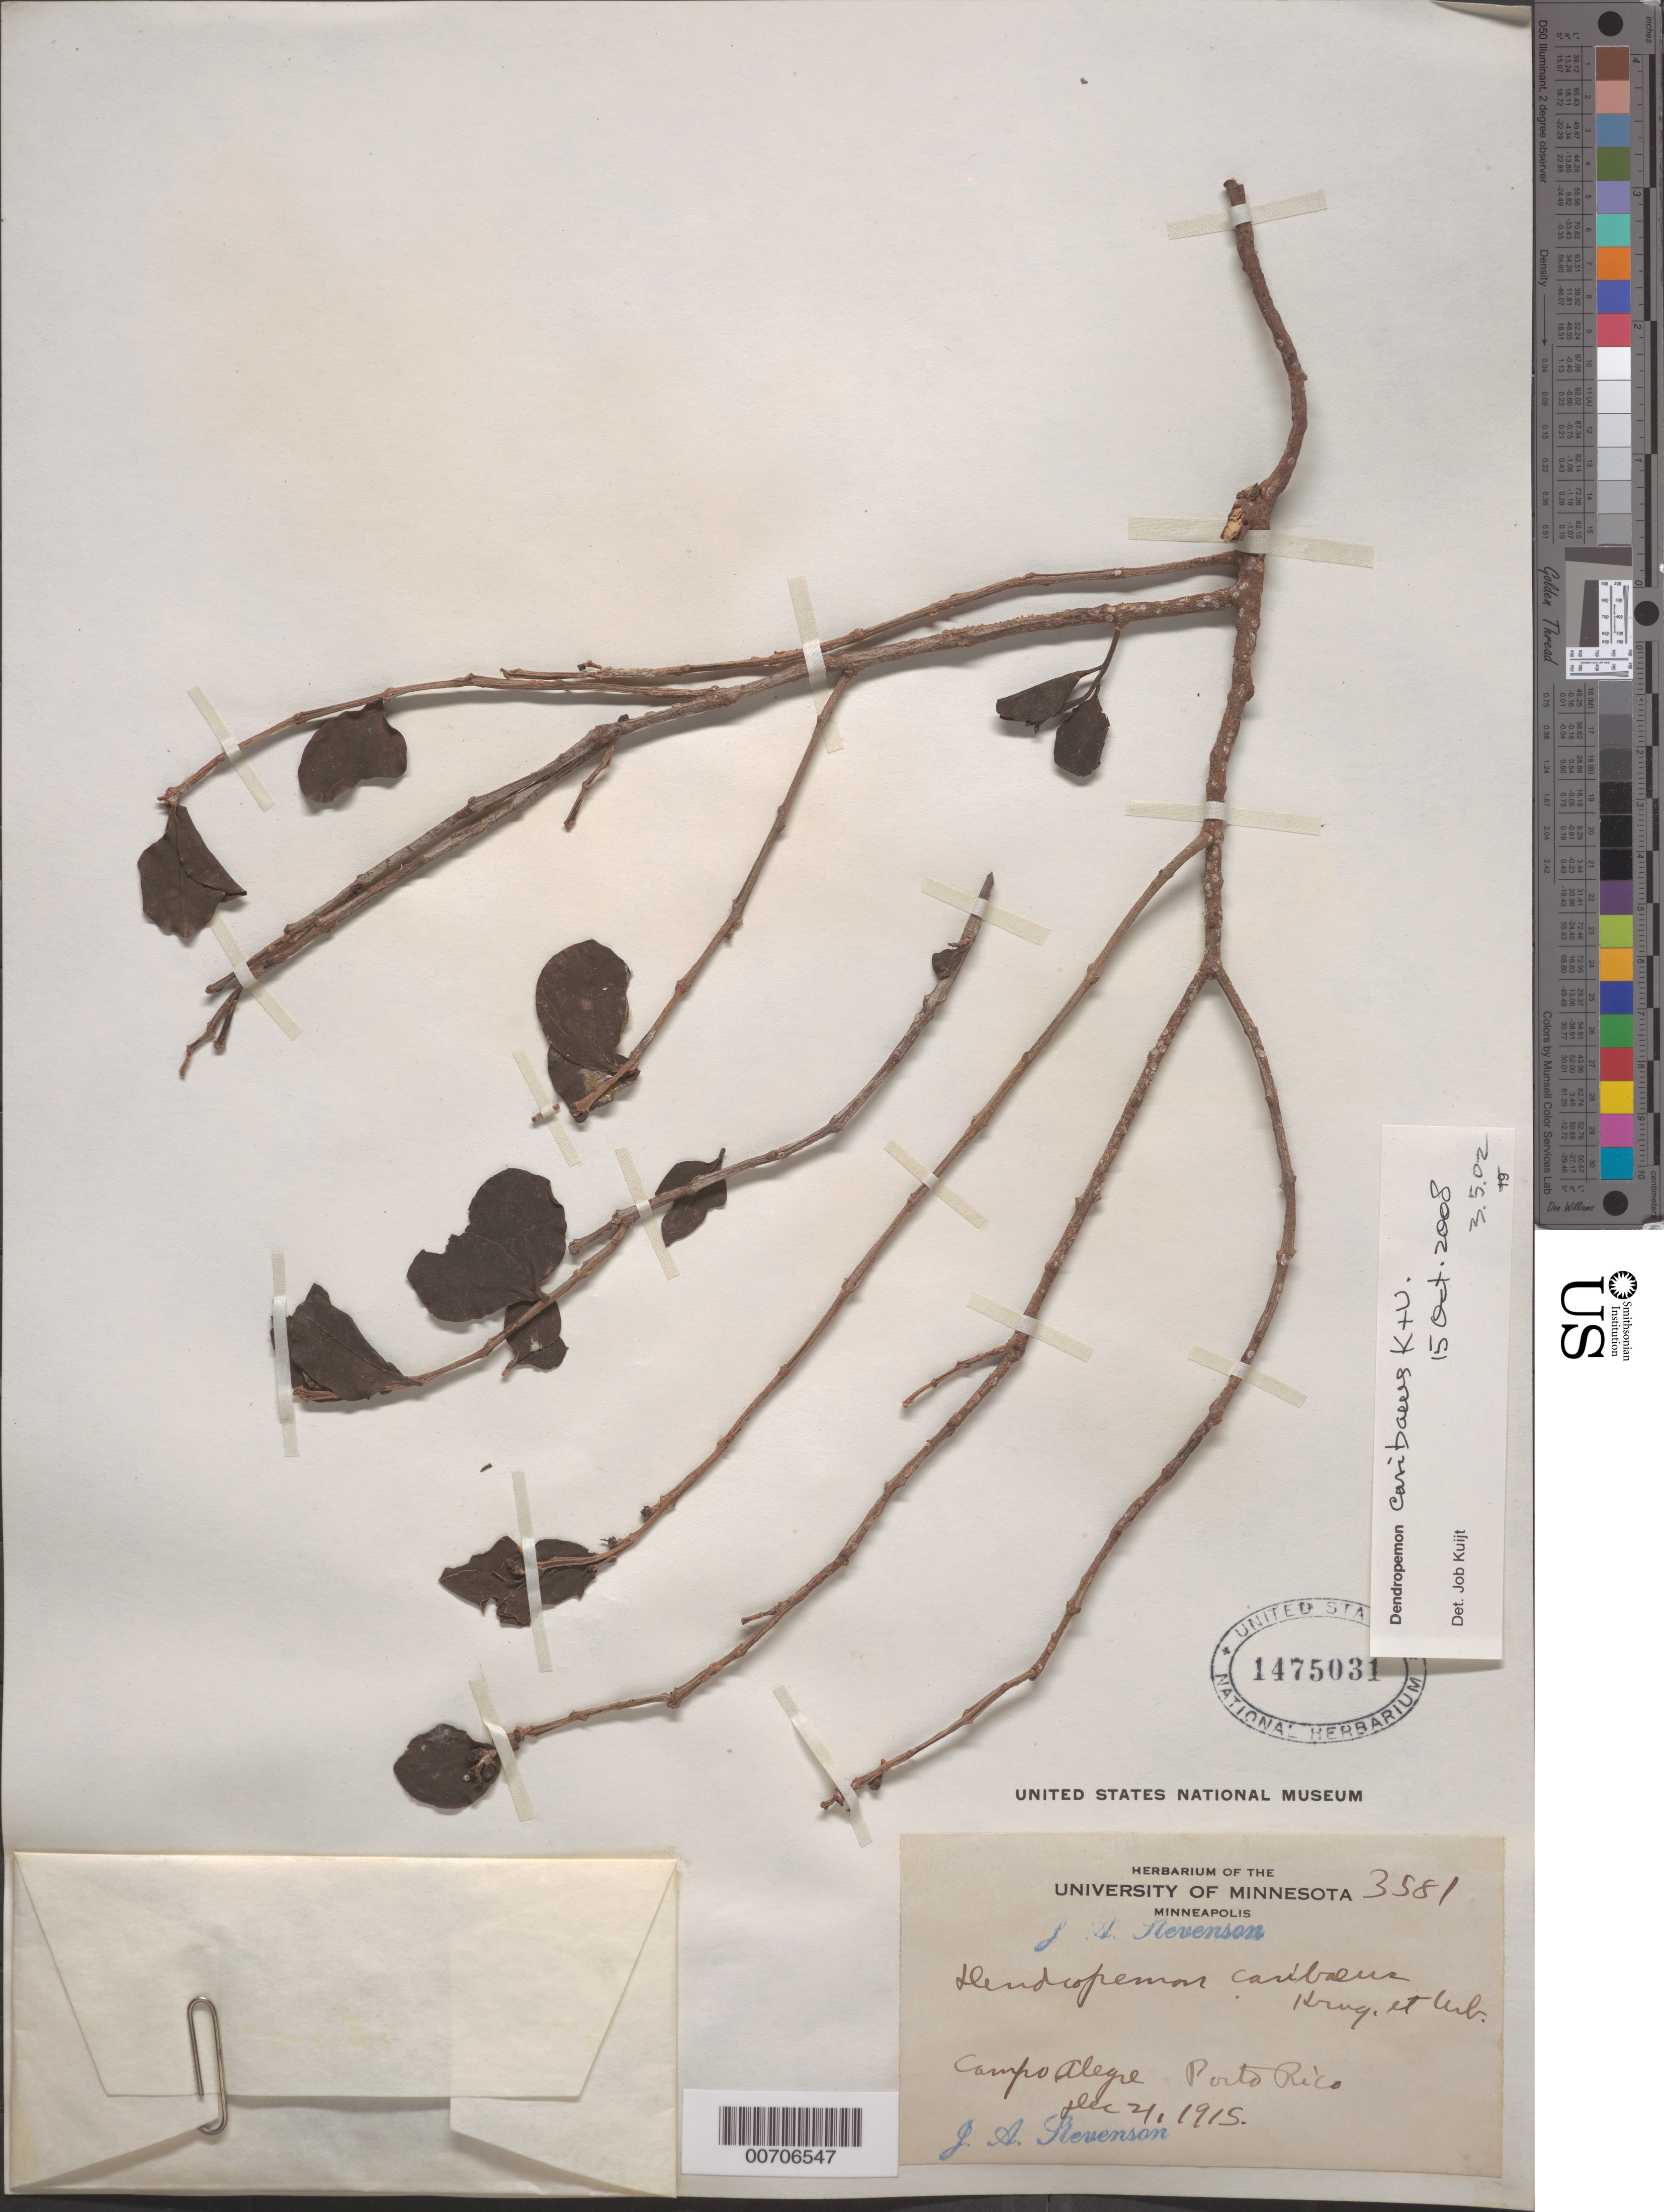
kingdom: Plantae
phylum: Tracheophyta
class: Magnoliopsida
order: Santalales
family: Loranthaceae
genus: Dendropemon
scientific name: Dendropemon caribaeus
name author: Krug & Urb.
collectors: J. Stevenson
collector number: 3581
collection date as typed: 21 Dec 1915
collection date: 1915-12-21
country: Puerto Rico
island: Greater Antilles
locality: Campo Alegre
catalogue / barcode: US 1475031